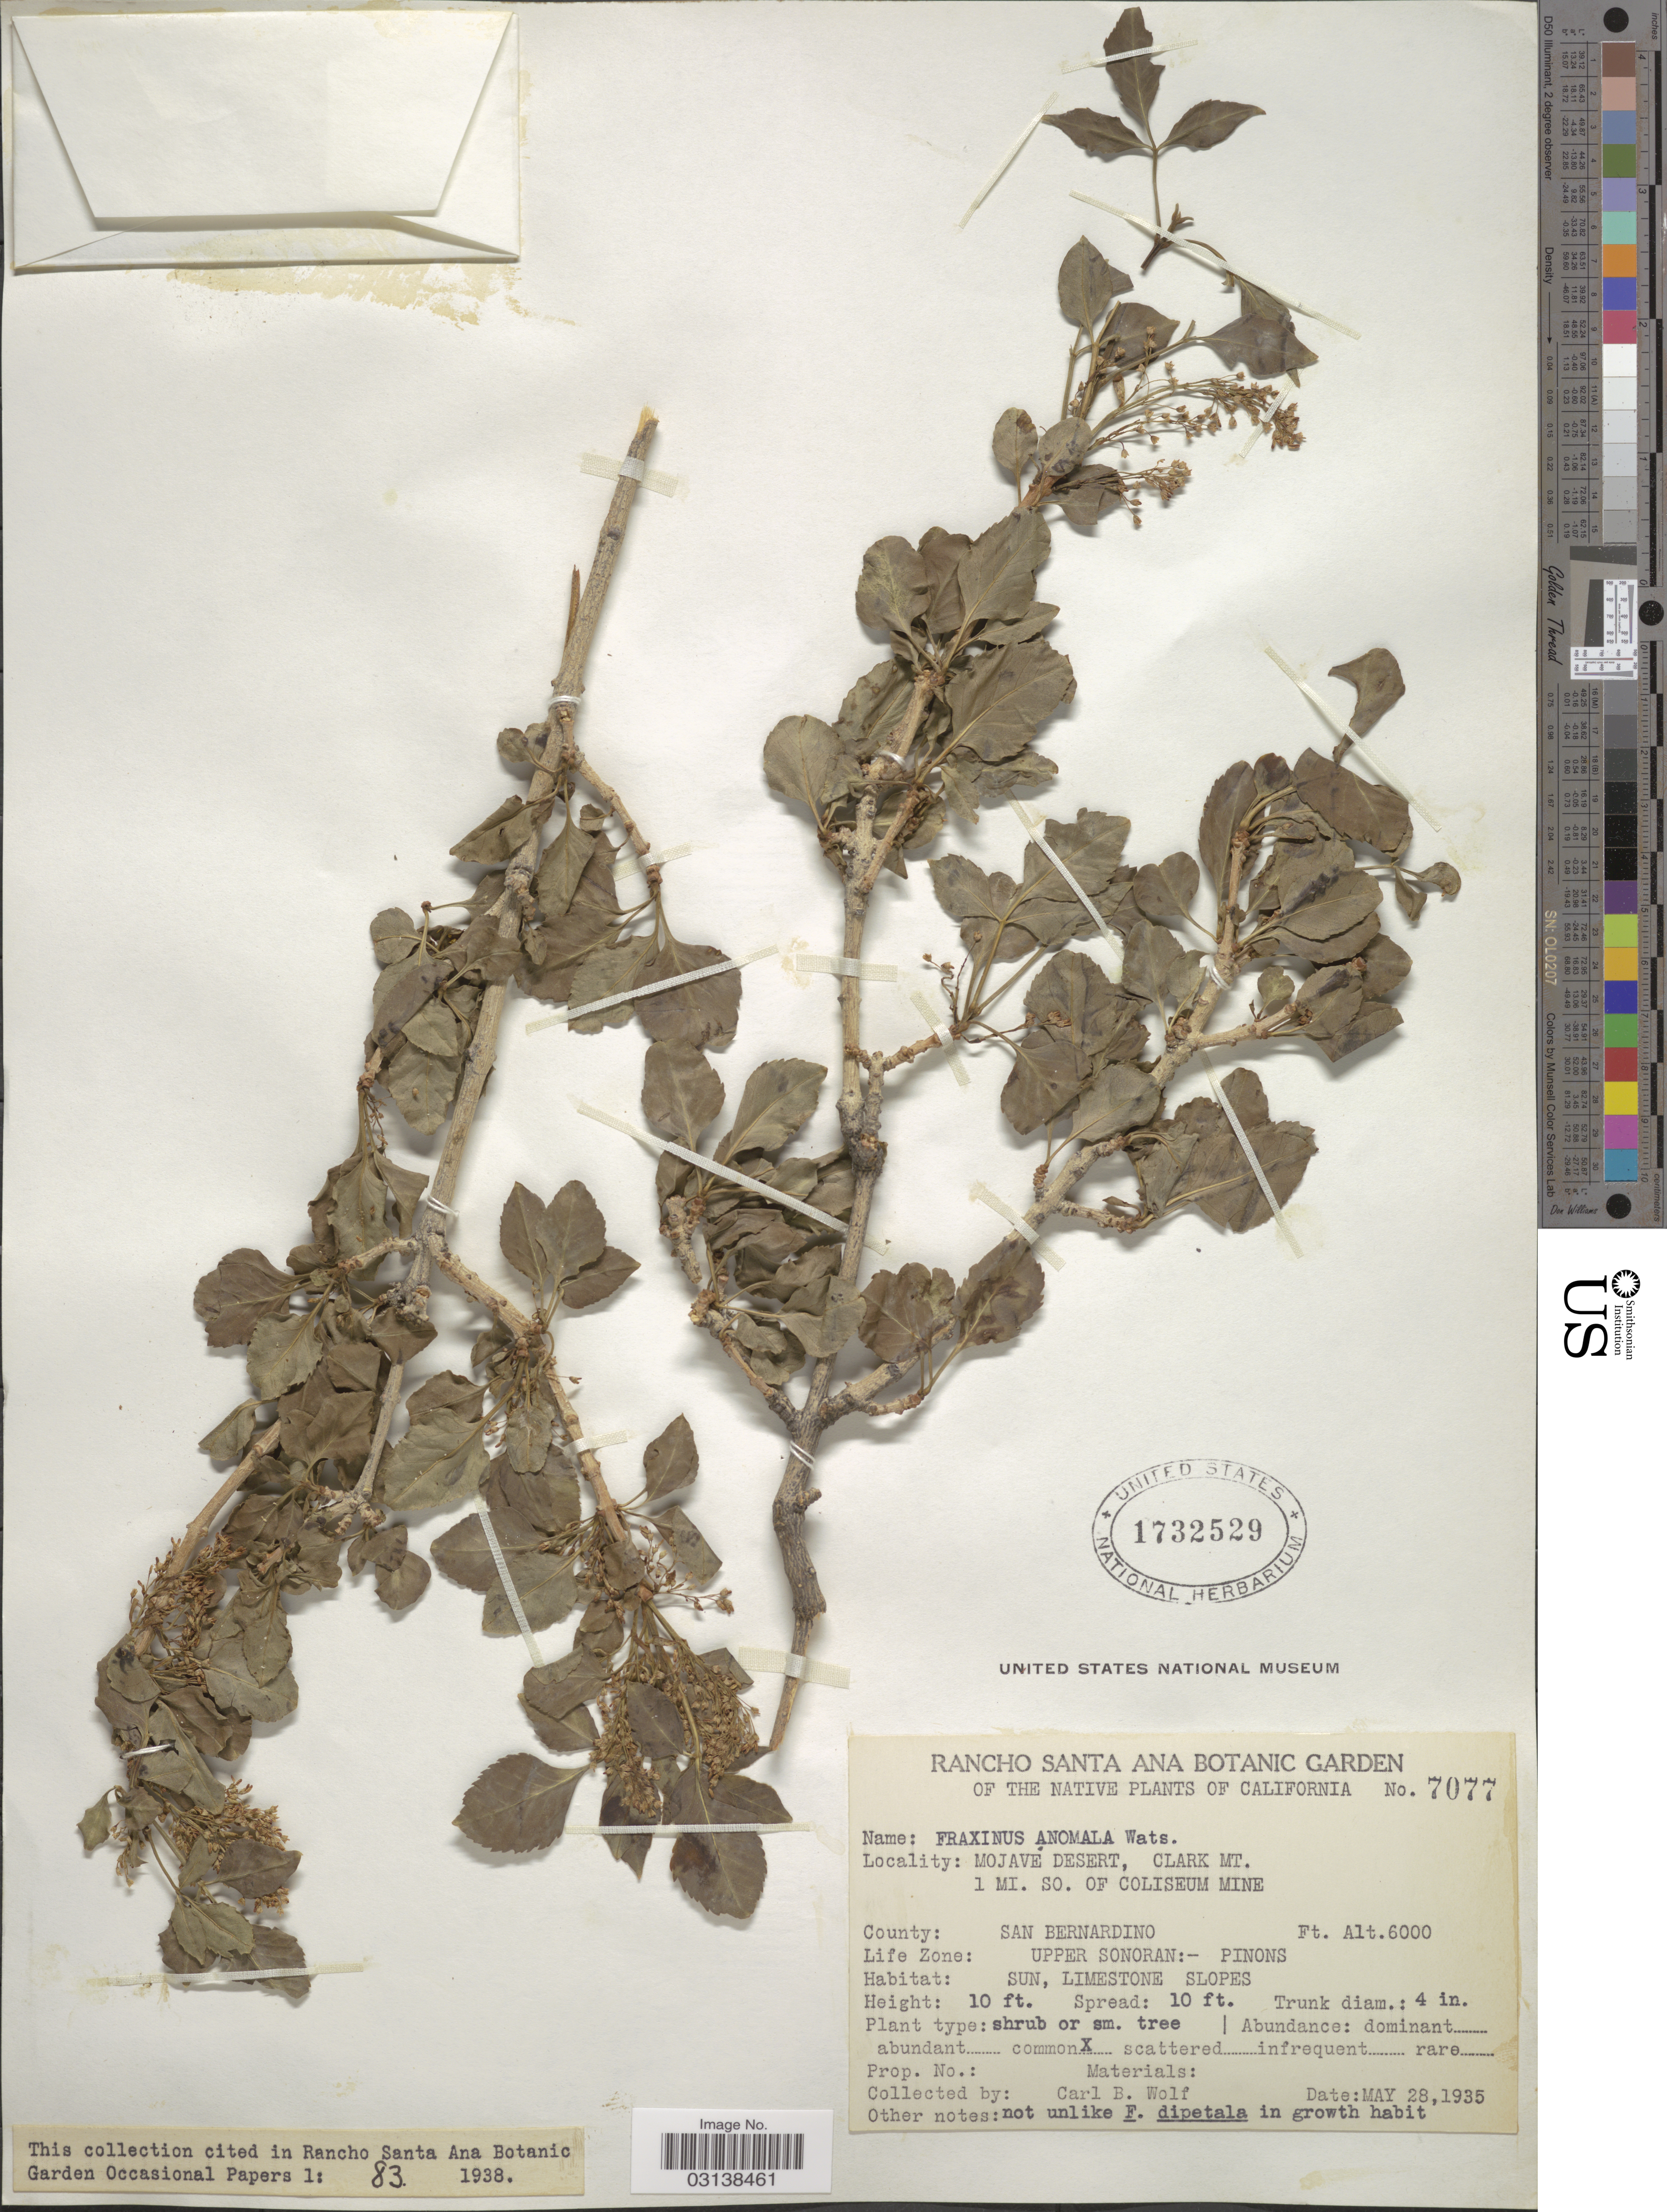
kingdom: Plantae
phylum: Tracheophyta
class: Magnoliopsida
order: Lamiales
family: Oleaceae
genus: Fraxinus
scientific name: Fraxinus anomala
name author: Torr. ex S. Watson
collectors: C. B. Wolf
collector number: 7077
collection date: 1935-05-28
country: United States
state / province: California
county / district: San Bernardino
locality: Rancho Santa Ana Botanic Garden, Mojavé Desert, Clark Mt., 1 MI. SO. of Coliseum Mine, County: San Bernardino, Life Zone: Upper Sonoran: -Pinons.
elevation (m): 1829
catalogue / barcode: US 1732529